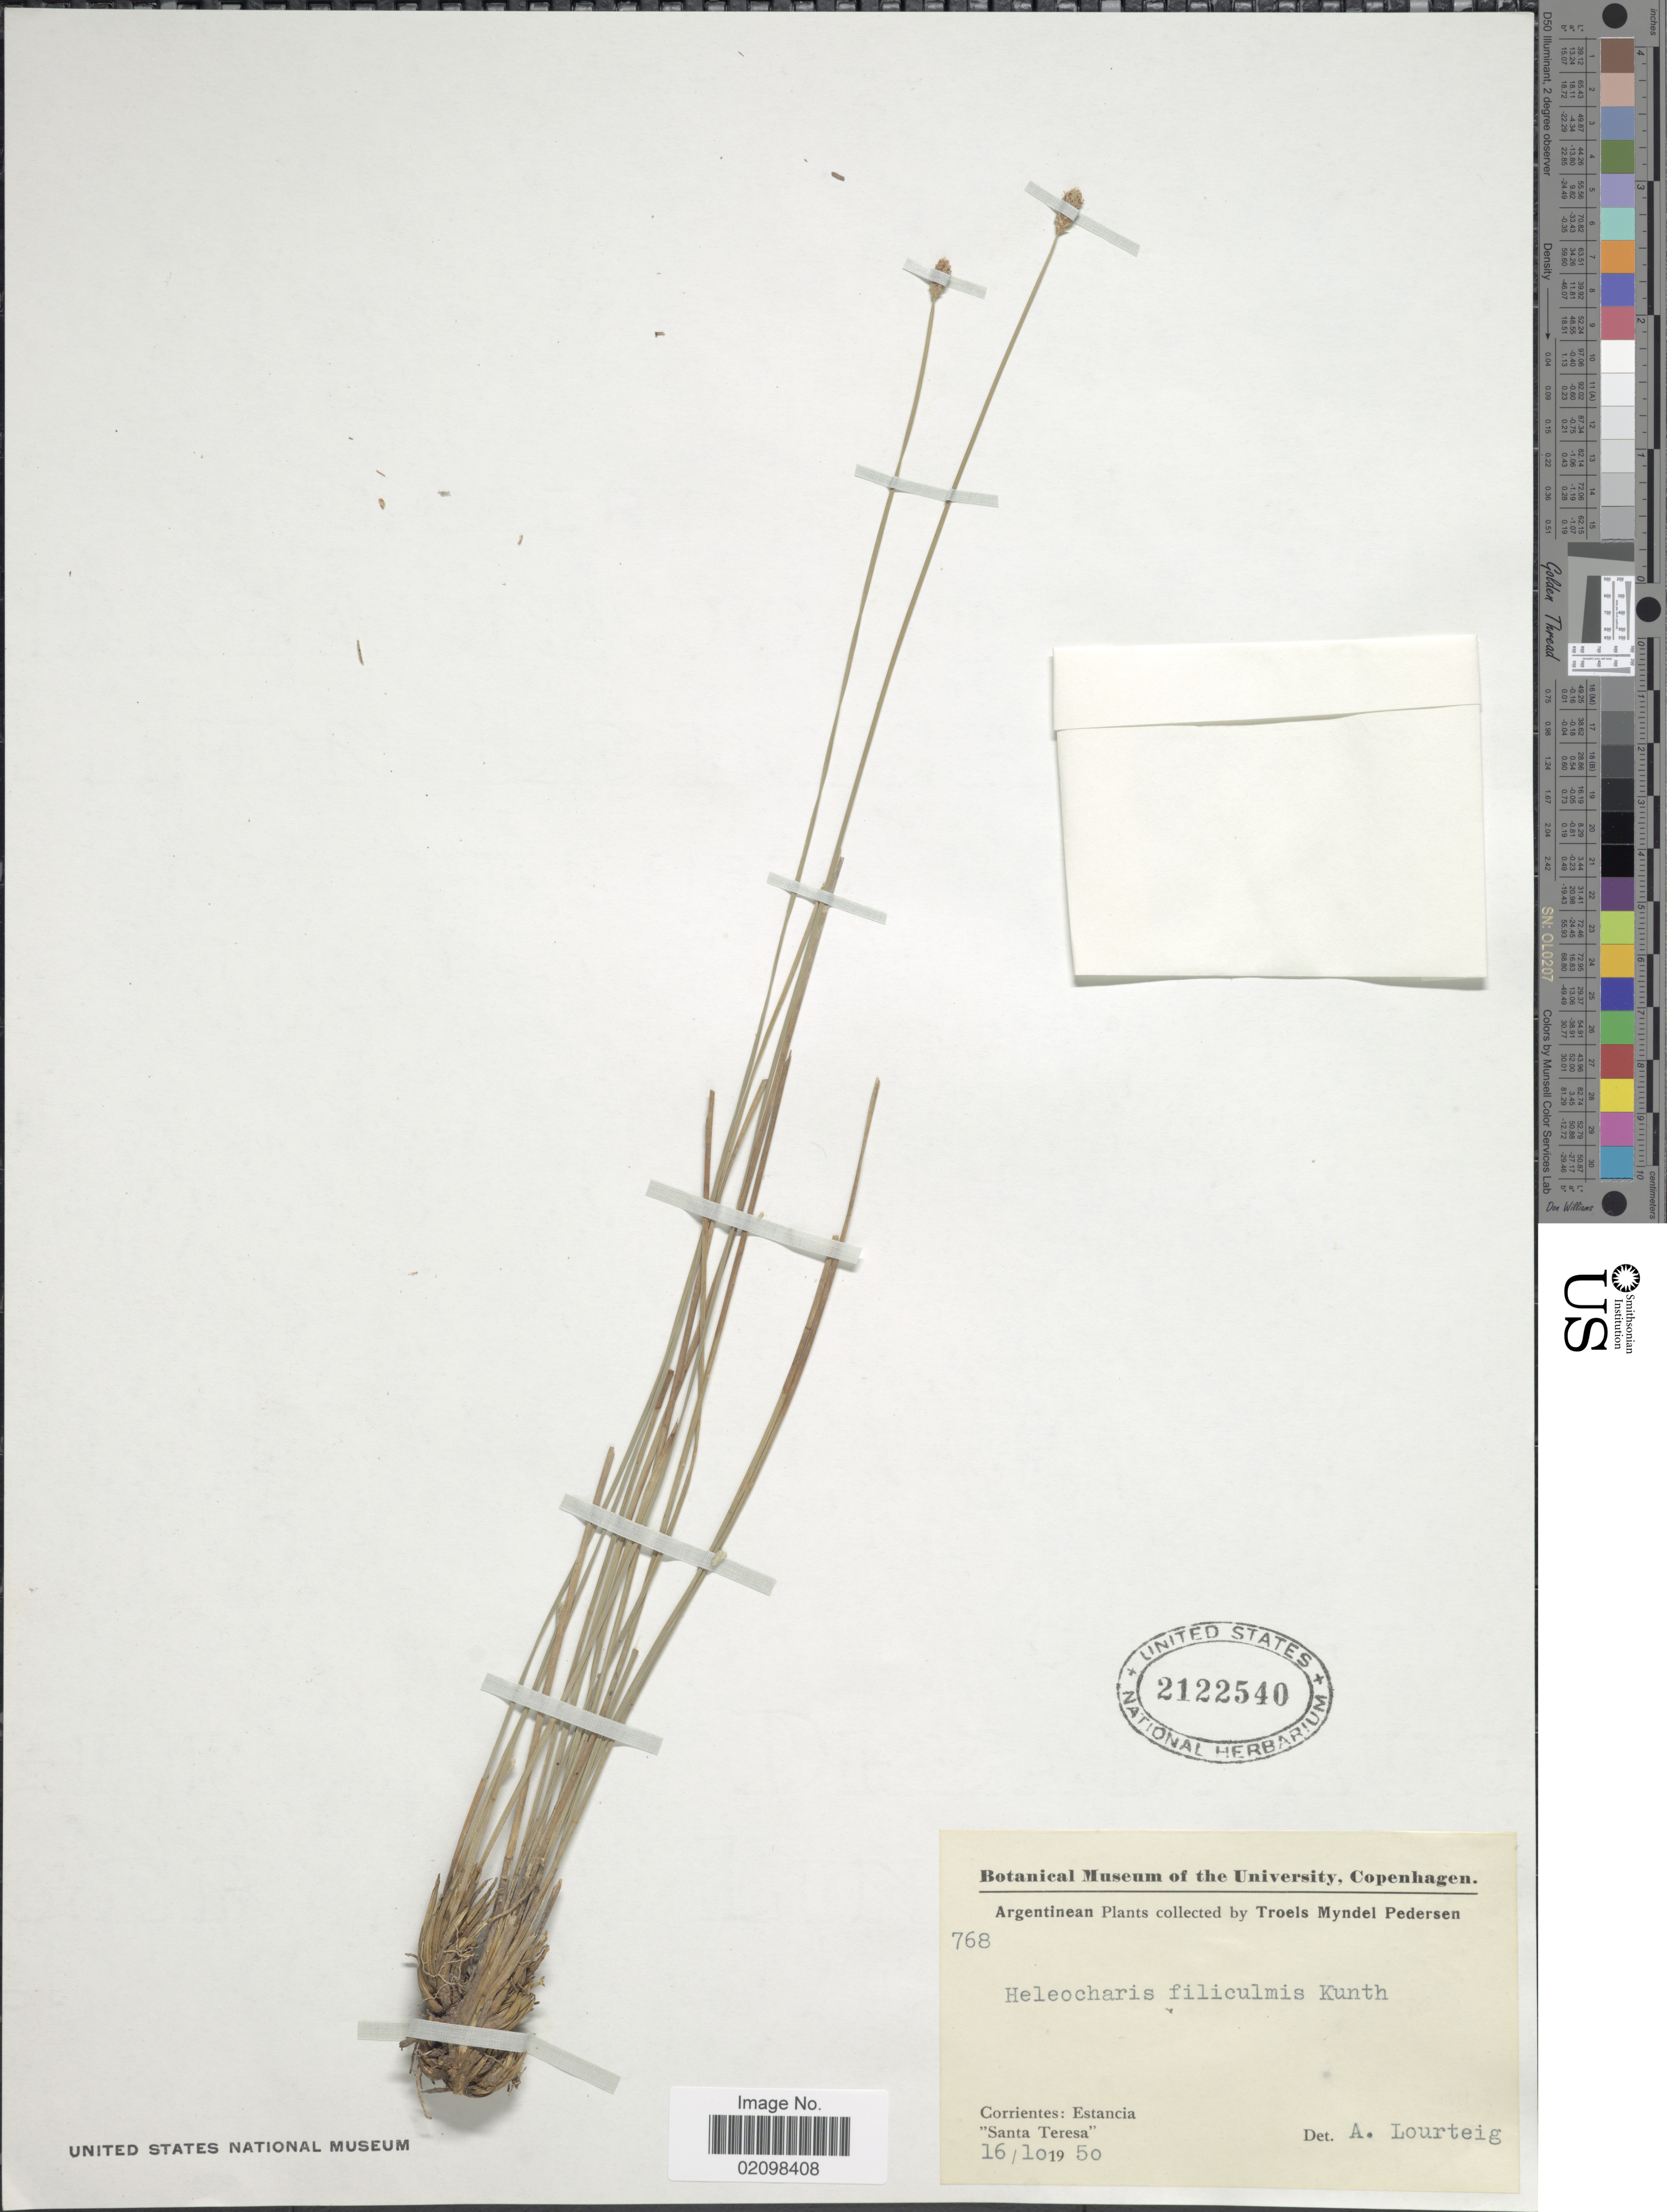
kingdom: Plantae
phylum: Tracheophyta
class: Liliopsida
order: Poales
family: Cyperaceae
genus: Eleocharis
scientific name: Eleocharis filiculmis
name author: Kunth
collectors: T. Pederson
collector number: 768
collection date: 1950-10-16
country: Argentina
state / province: Corrientes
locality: Estancia "Santa Teresa"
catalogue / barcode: US 2122540